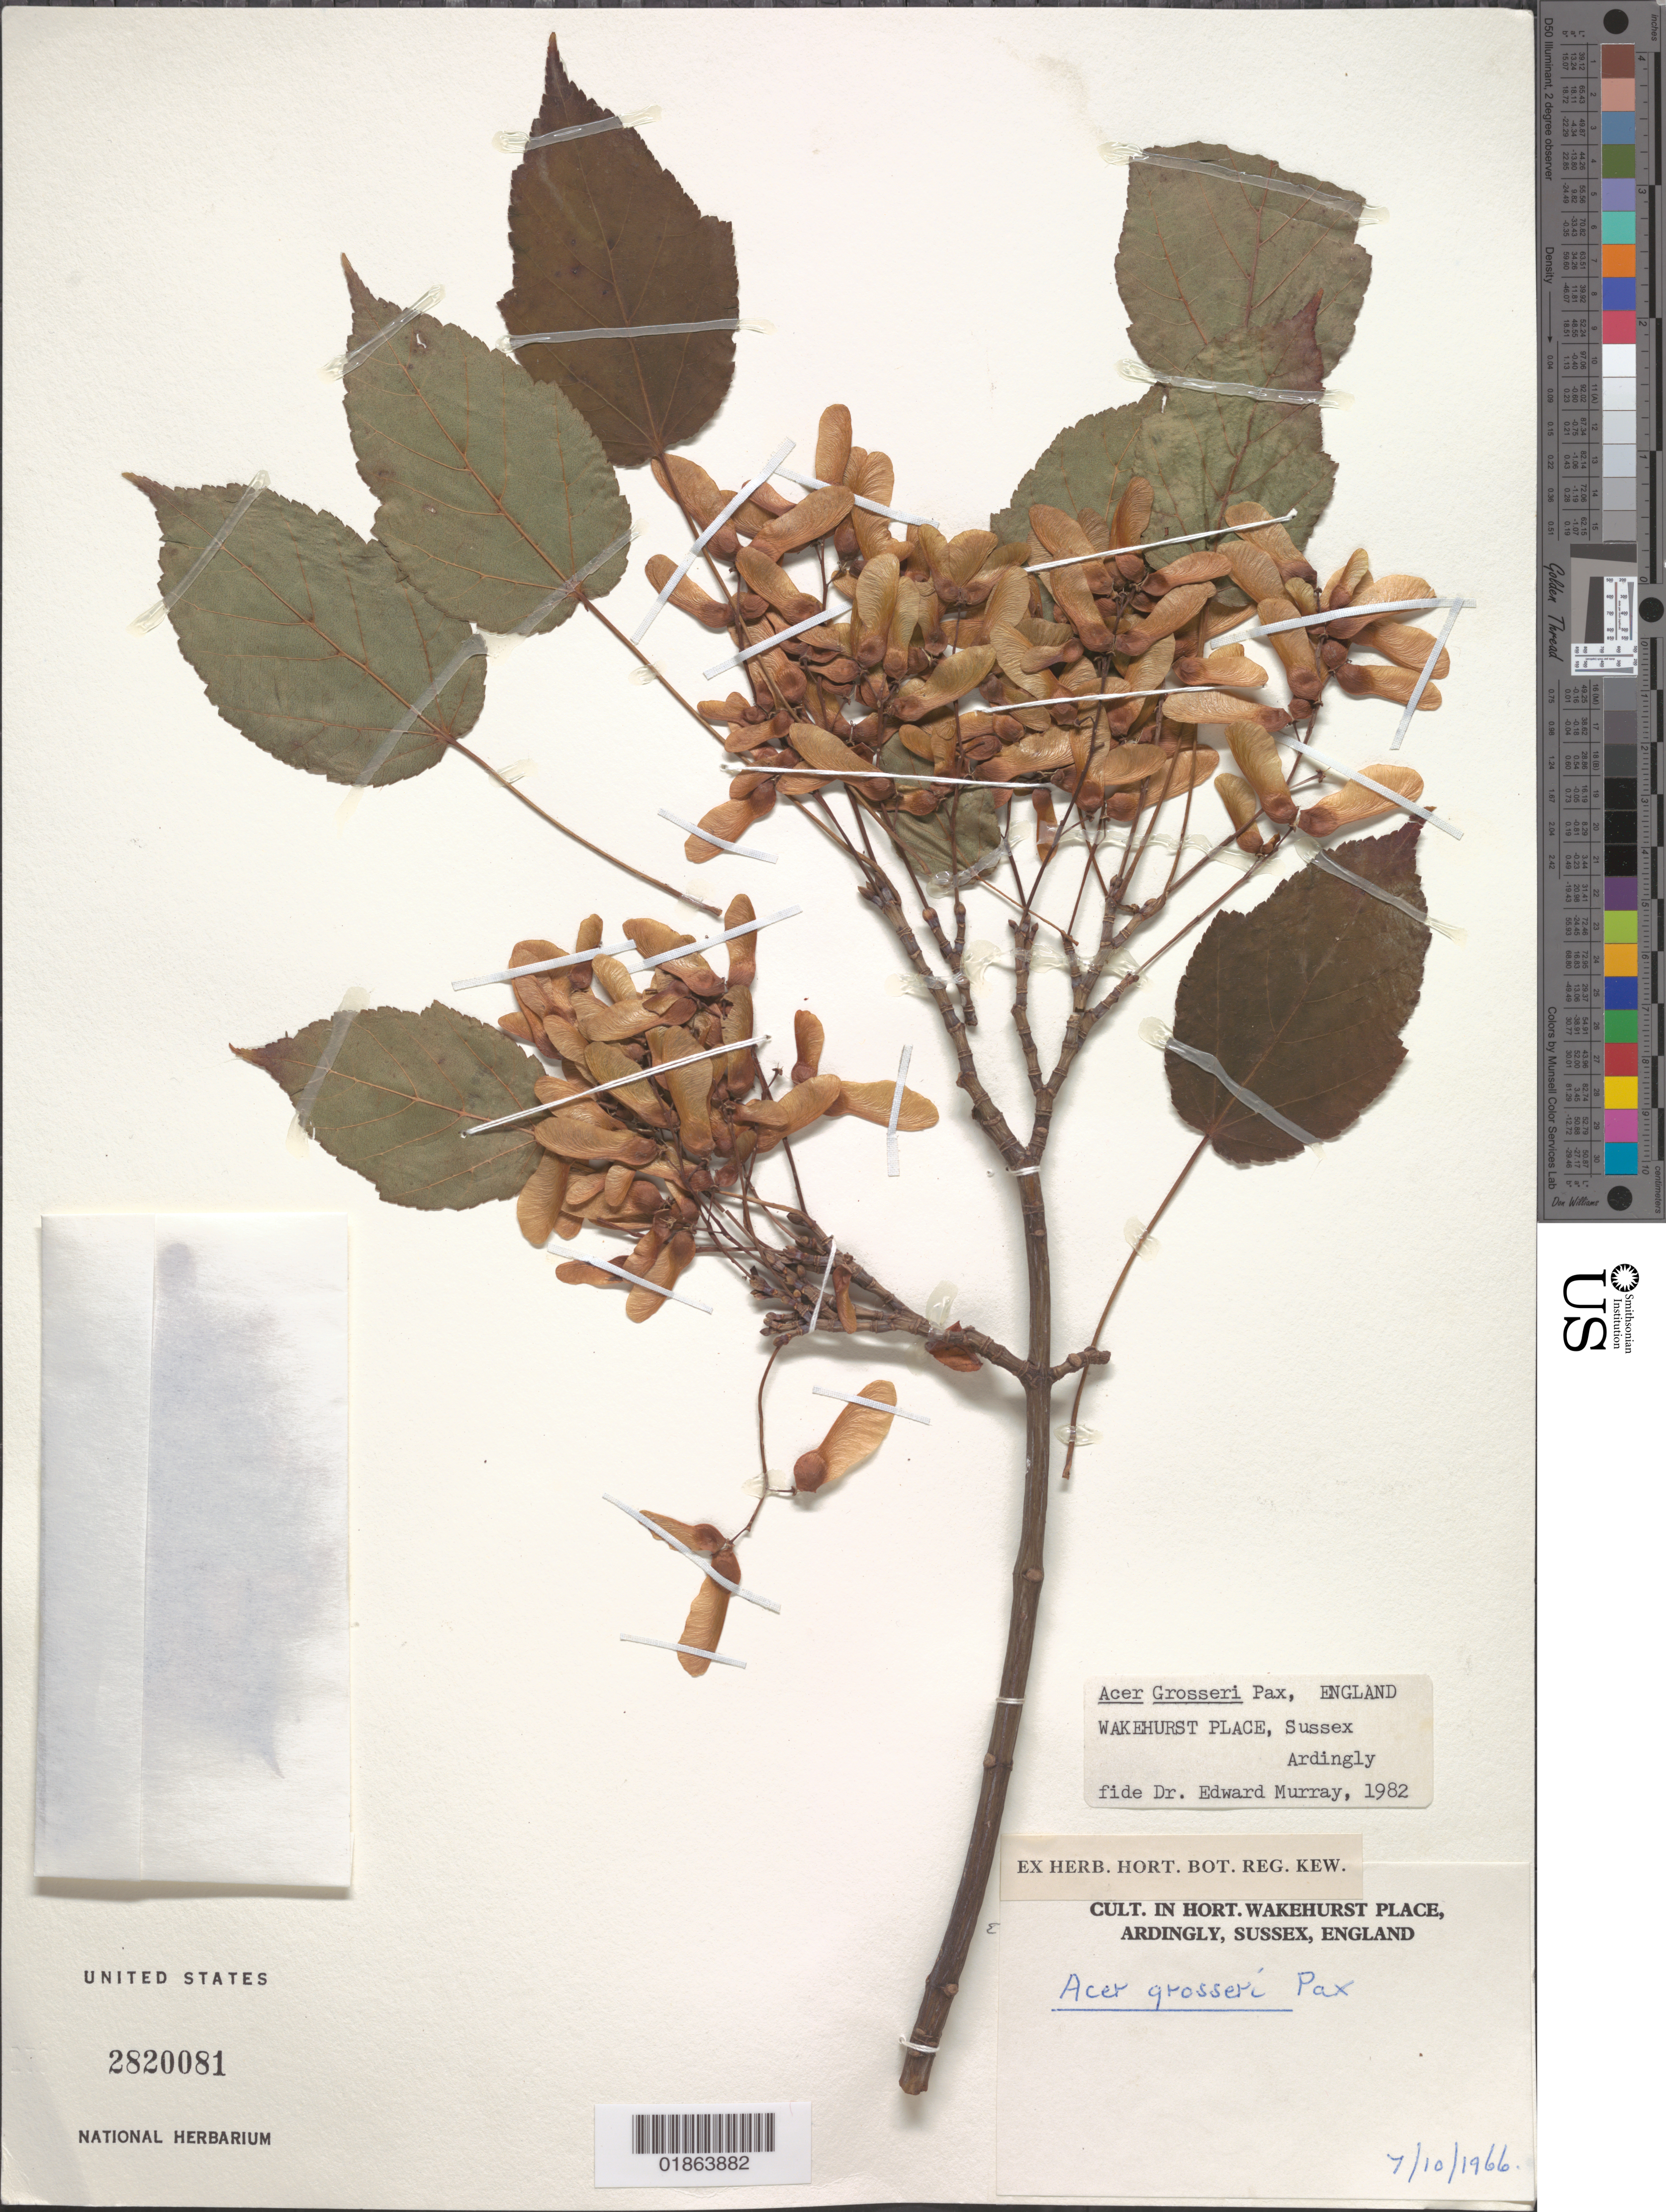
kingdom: Plantae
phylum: Tracheophyta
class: Magnoliopsida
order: Sapindales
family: Sapindaceae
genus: Acer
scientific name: Acer grosseri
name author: Pax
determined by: Murray, Edward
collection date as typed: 7/10/1966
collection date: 1966-07-10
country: United Kingdom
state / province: England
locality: Wakehurst Place, Ardingly, Sussex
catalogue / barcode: US 2820081